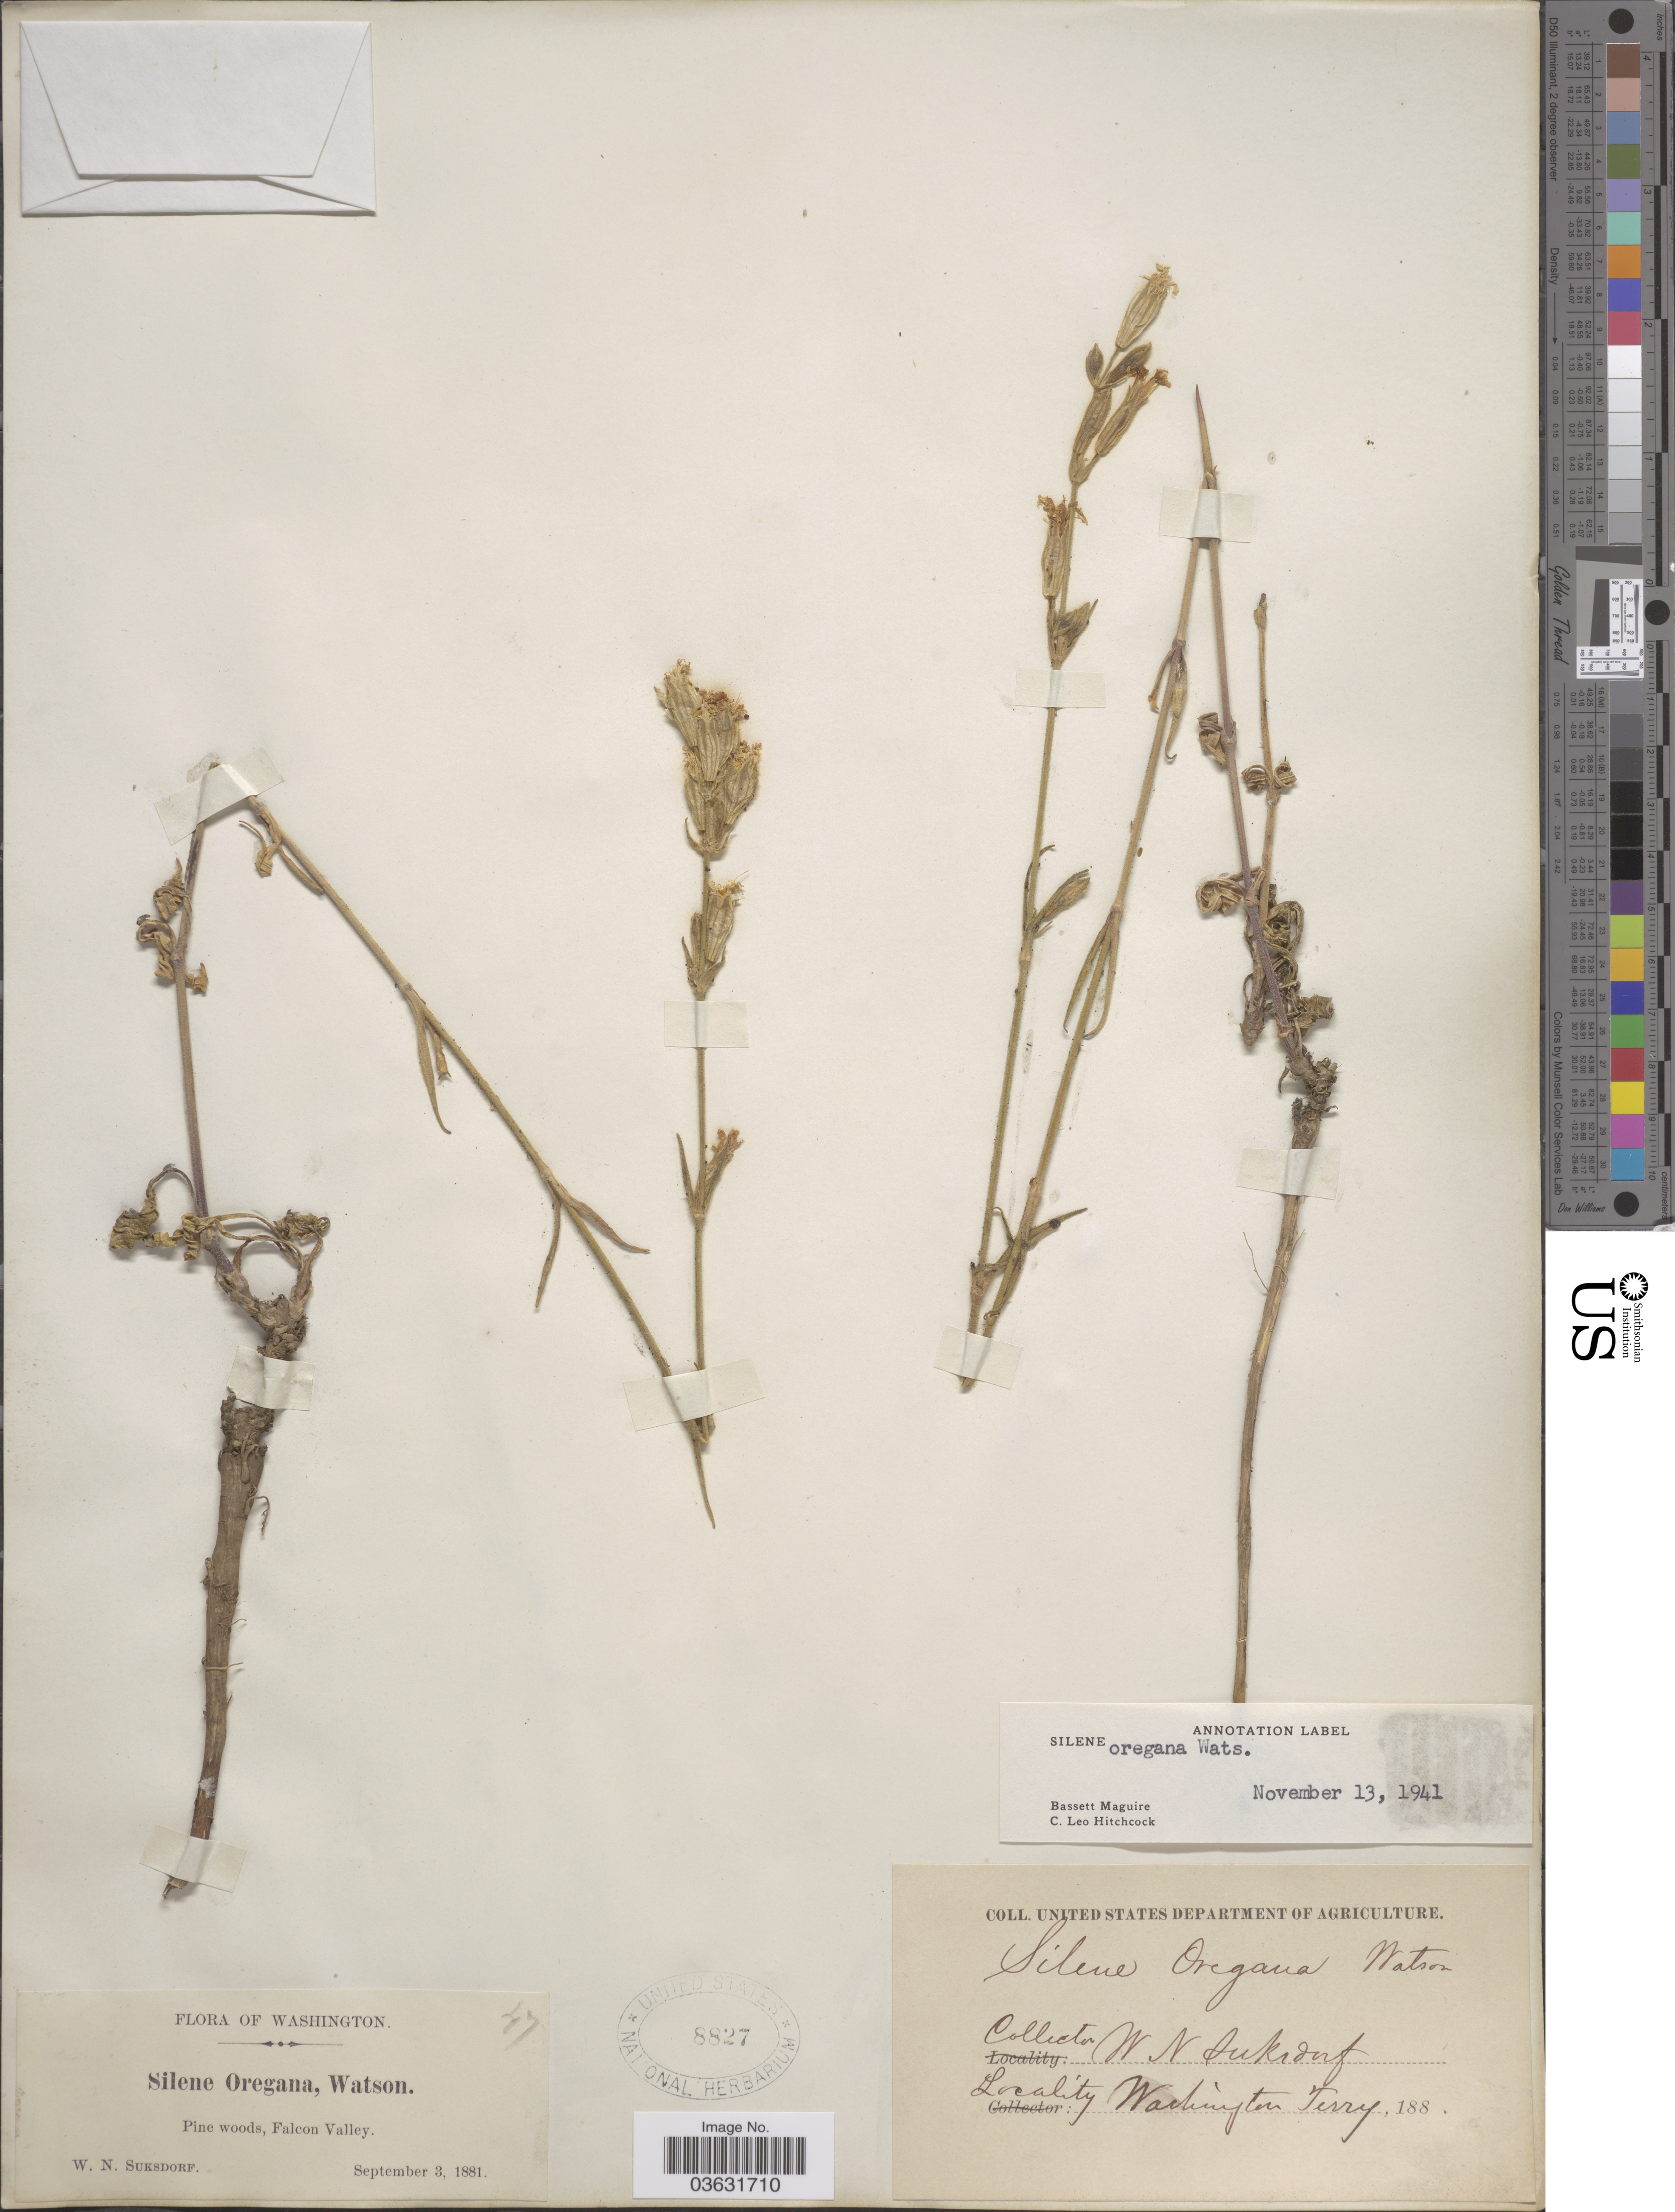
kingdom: Plantae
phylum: Tracheophyta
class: Magnoliopsida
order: Caryophyllales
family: Caryophyllaceae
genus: Silene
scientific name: Silene oregana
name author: S. Watson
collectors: W. N. Suksdorf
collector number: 47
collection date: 1881-09-03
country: United States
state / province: Washington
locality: Falcon Valley. Washington Terry.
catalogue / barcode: US 8827